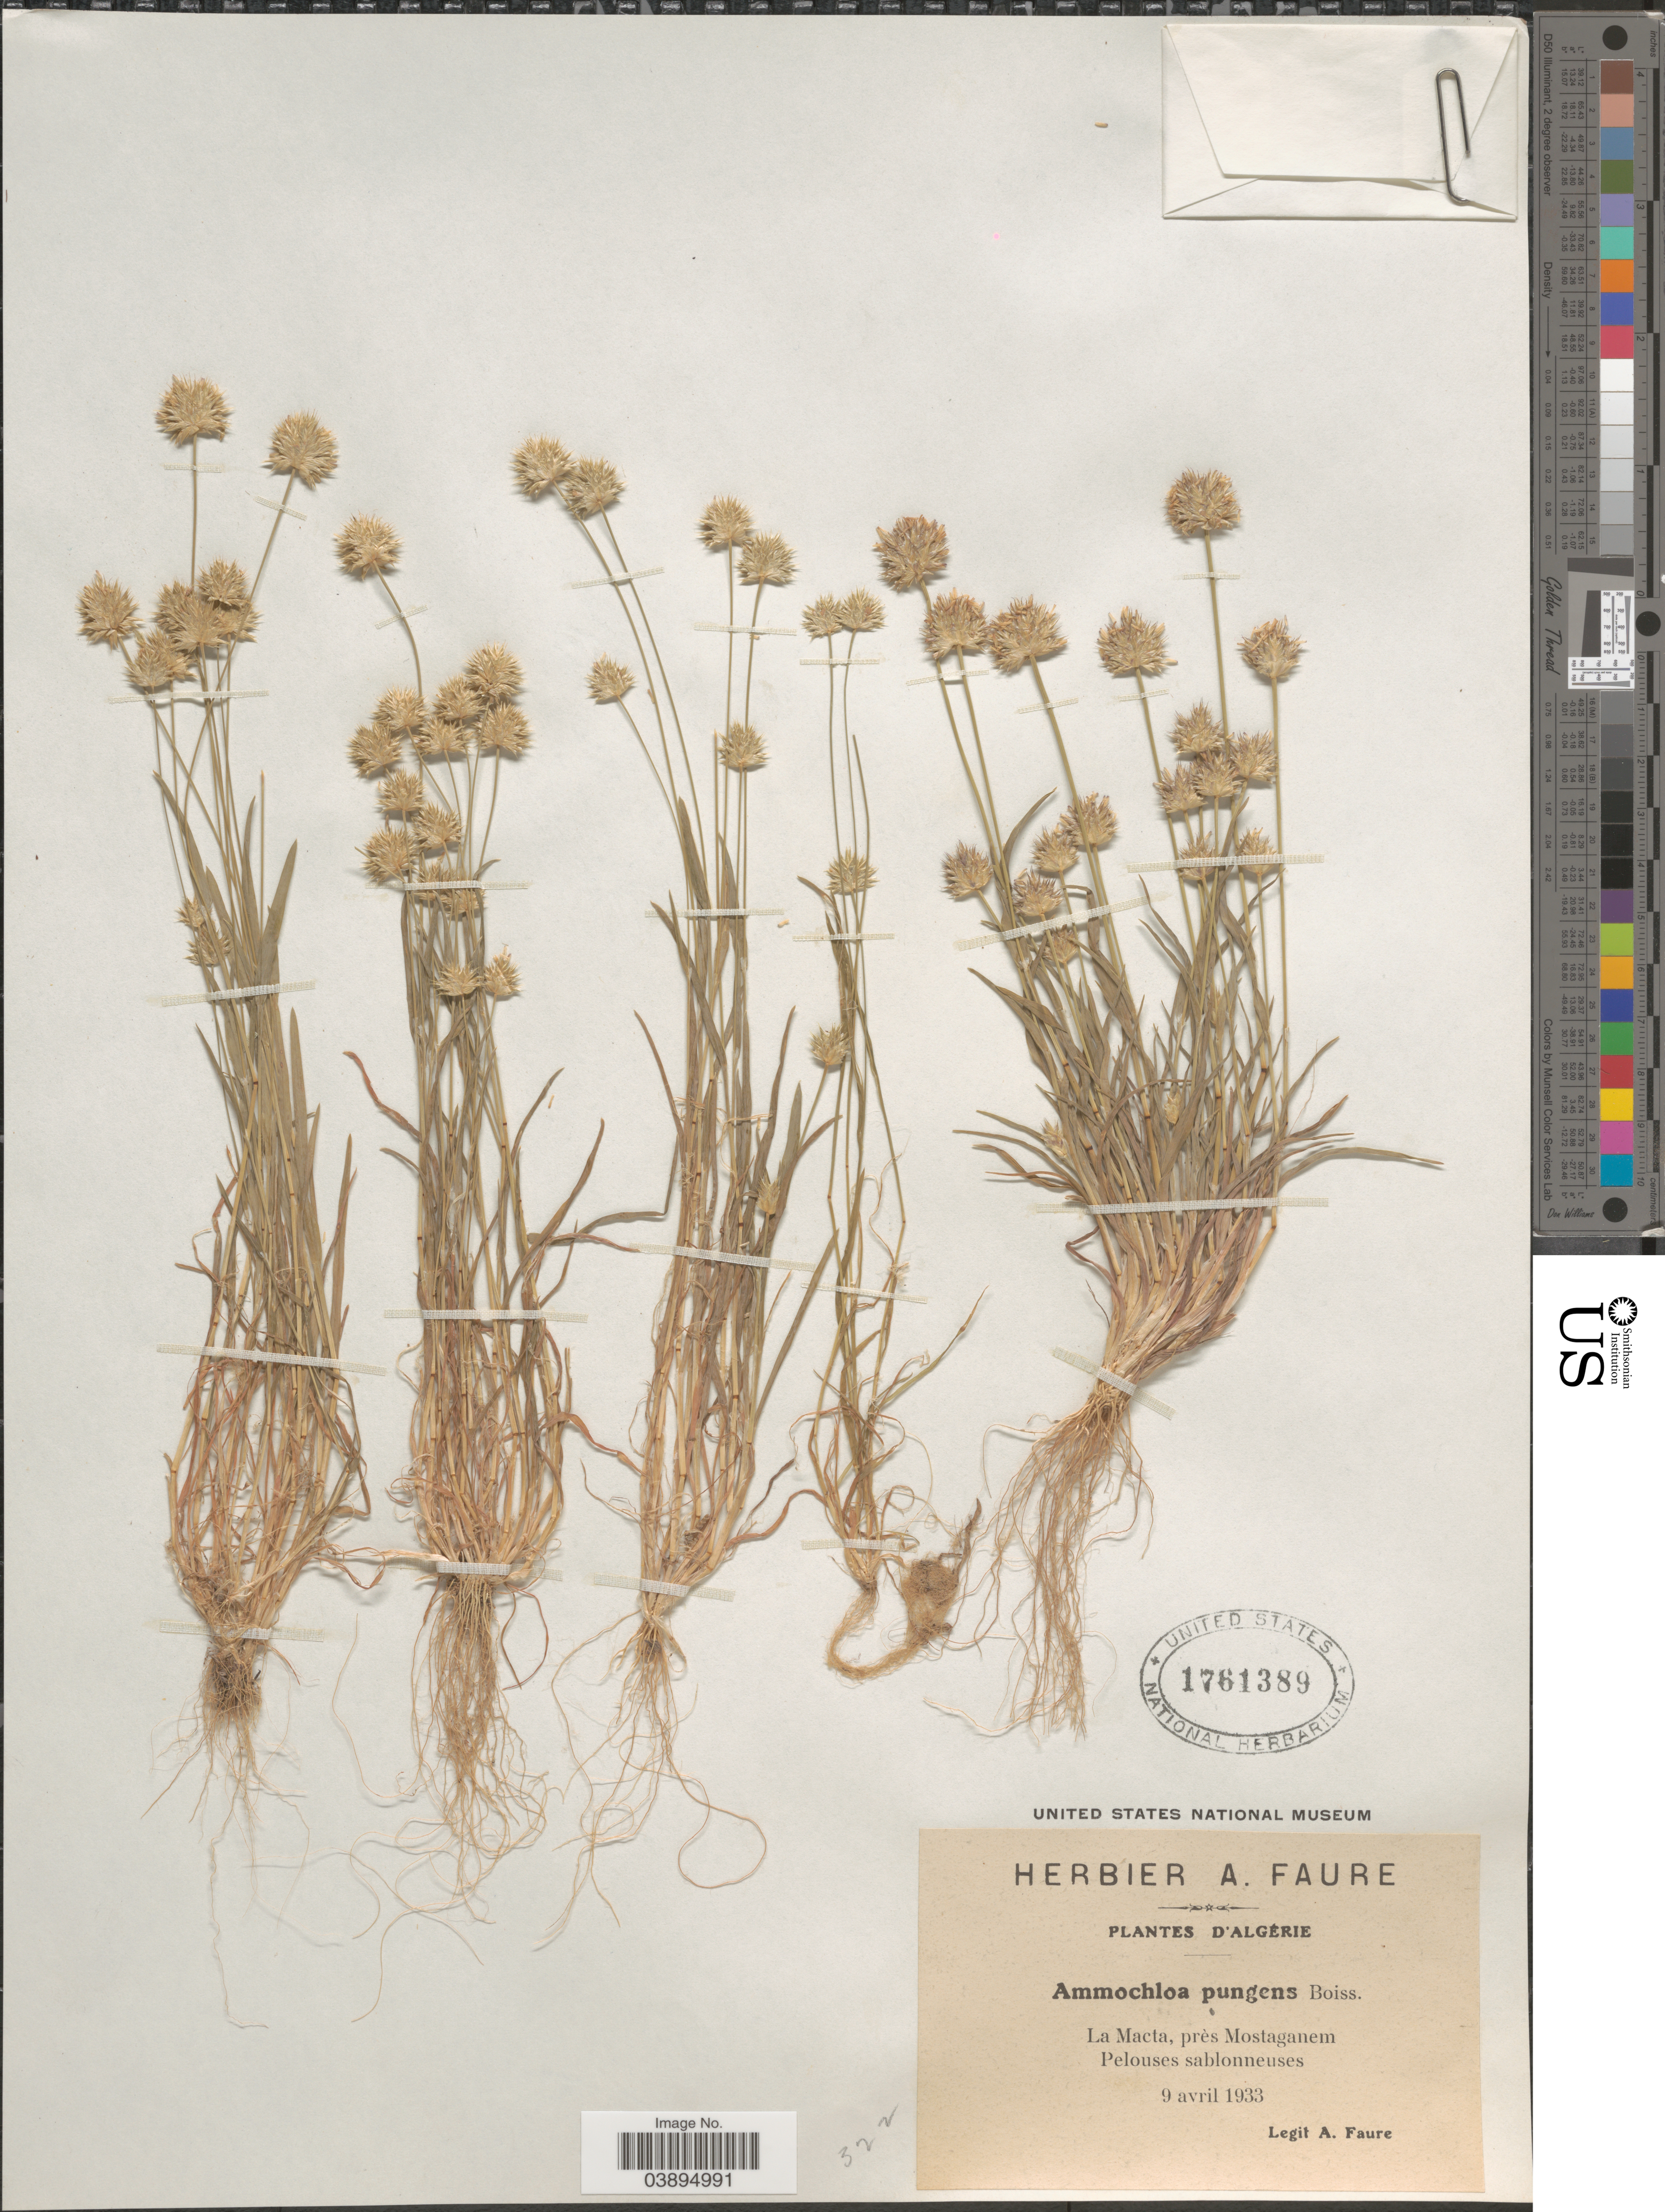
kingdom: Plantae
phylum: Tracheophyta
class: Liliopsida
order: Poales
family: Poaceae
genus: Ammochloa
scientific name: Ammochloa pungens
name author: (Schreb.) Boiss.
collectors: A. Faure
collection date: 1933-04-09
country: Algeria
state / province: Mostaganem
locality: D'Algérie. La Macta, près Mostaganem Pelouses sablonneuses.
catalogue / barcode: US 1761389